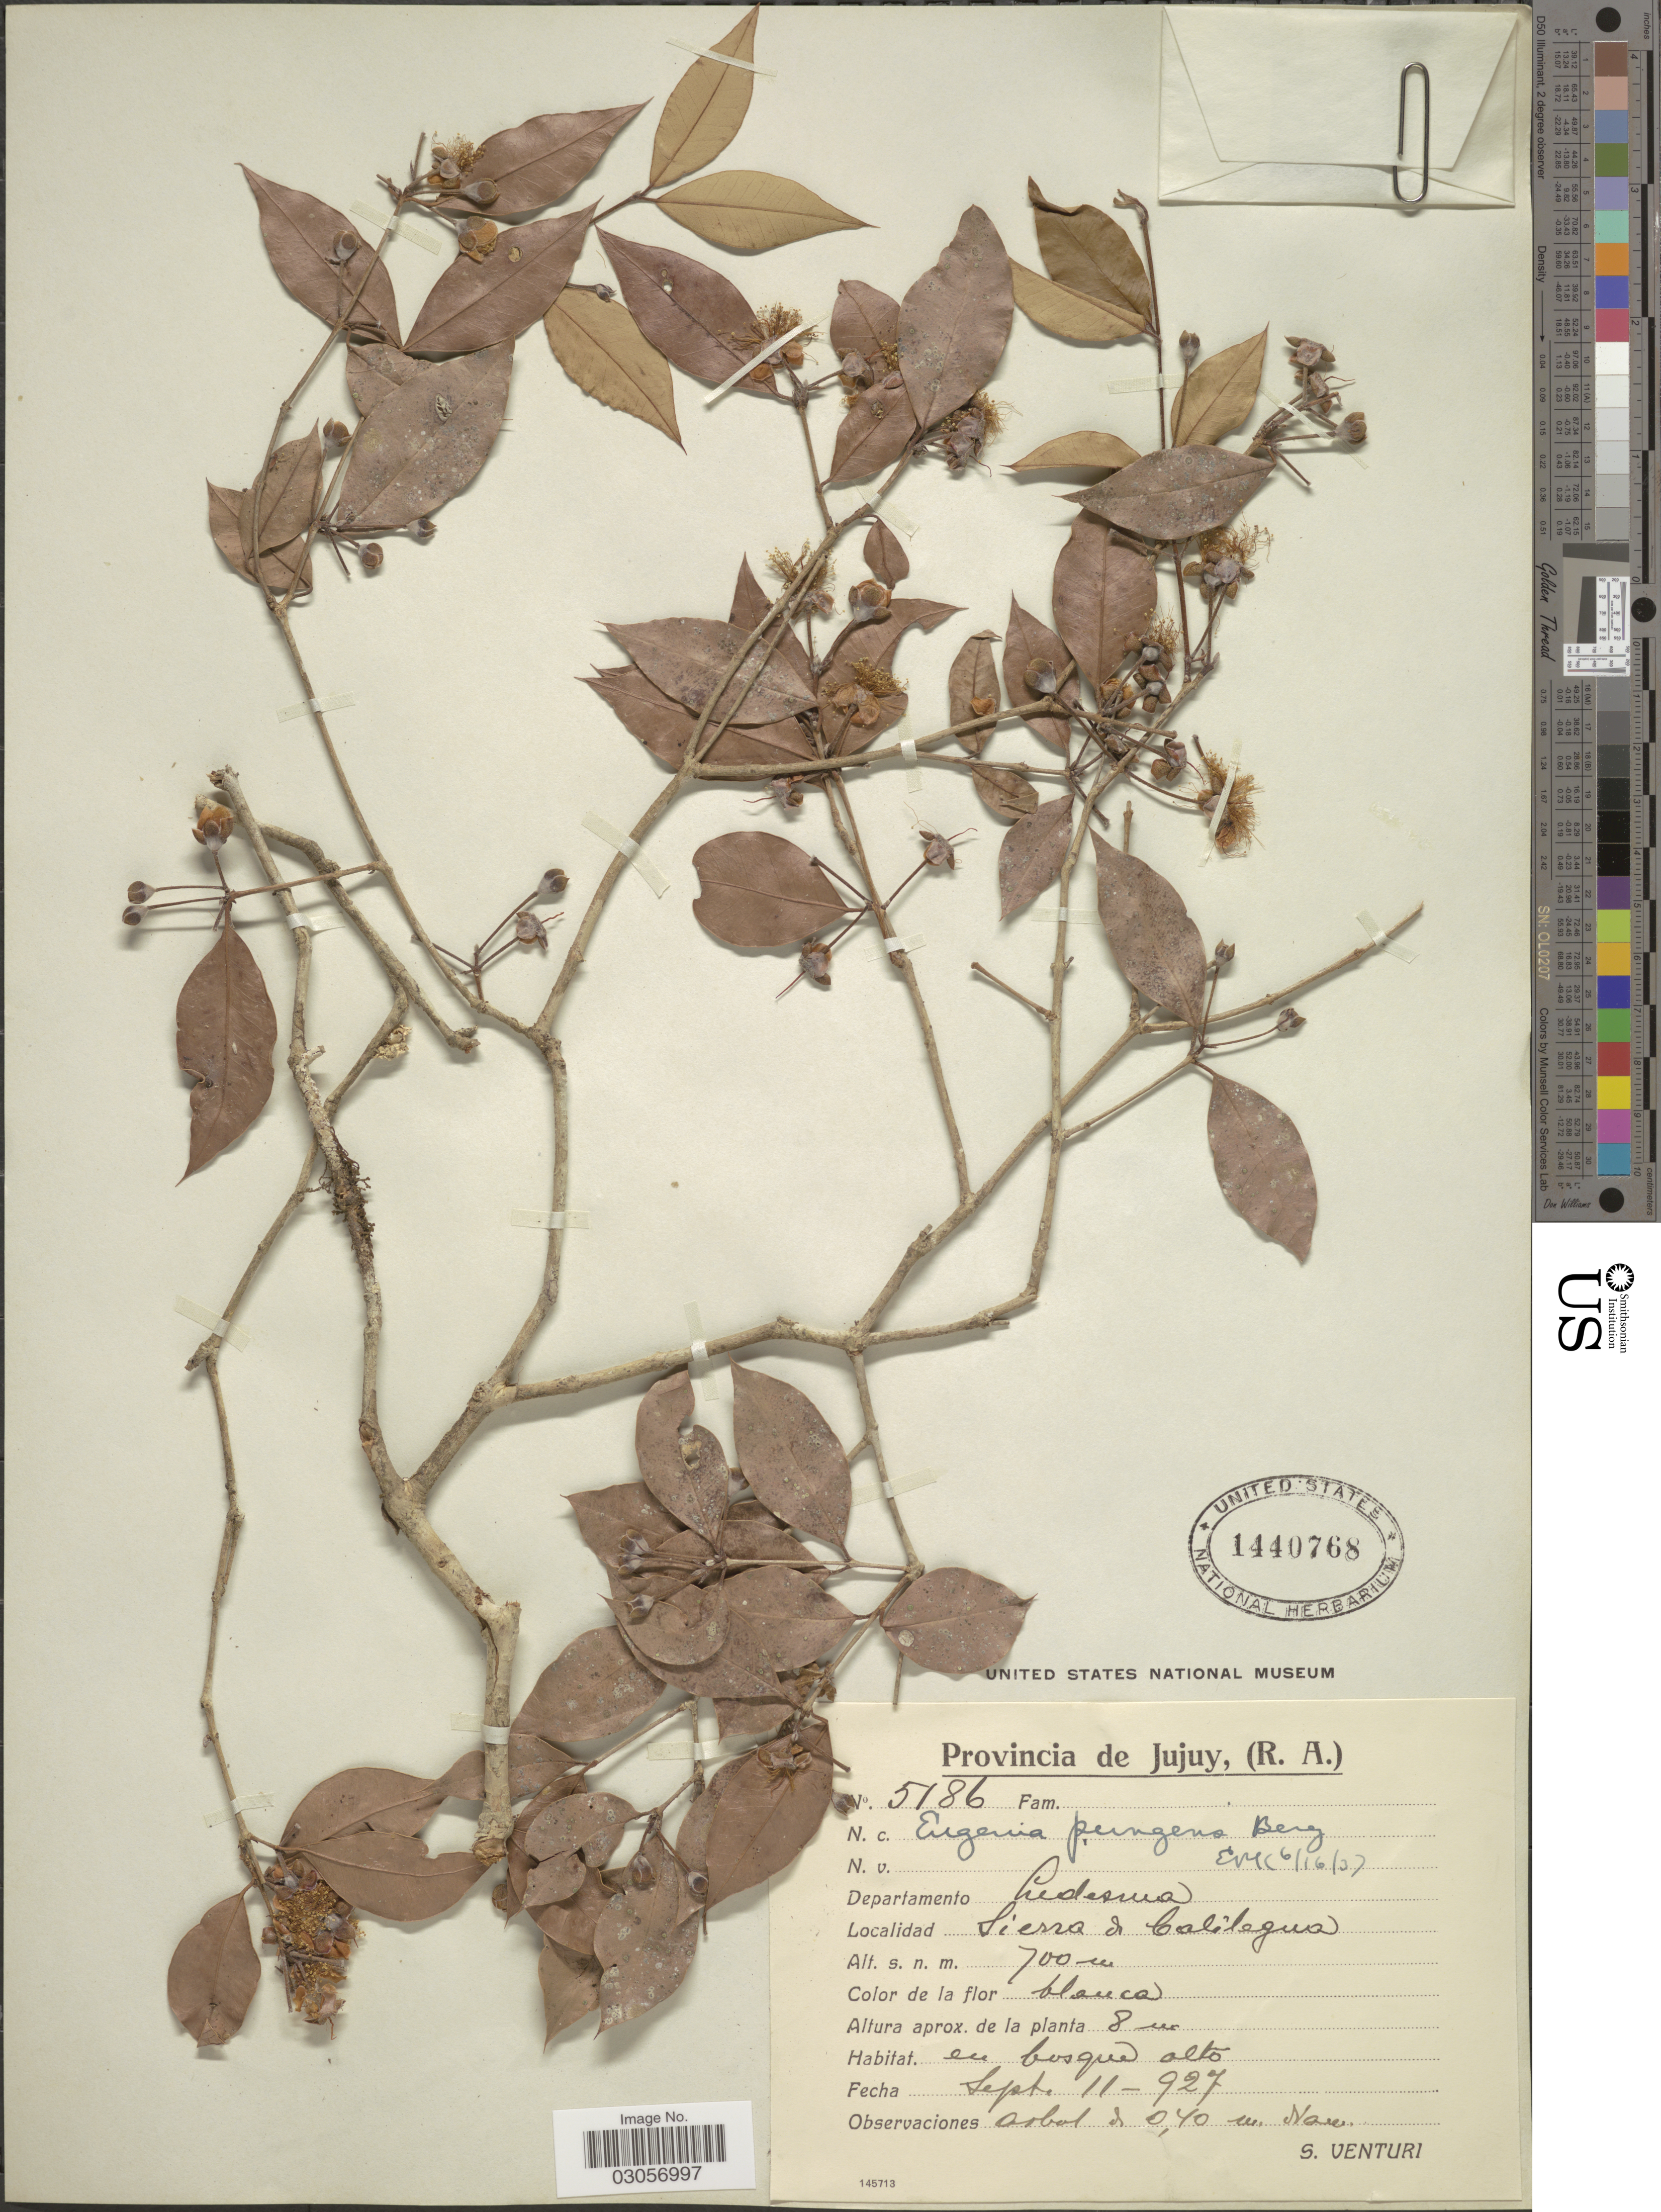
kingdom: Plantae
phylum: Tracheophyta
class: Magnoliopsida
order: Myrtales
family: Myrtaceae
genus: Myrcianthes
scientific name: Myrcianthes pungens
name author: (O. Berg) D. Legrand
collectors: S. Venturi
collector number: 5186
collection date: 1927-09-11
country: Argentina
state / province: Jujuy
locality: Departamento Ledesma, Sierra de Calilegua.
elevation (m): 700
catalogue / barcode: US 1440768